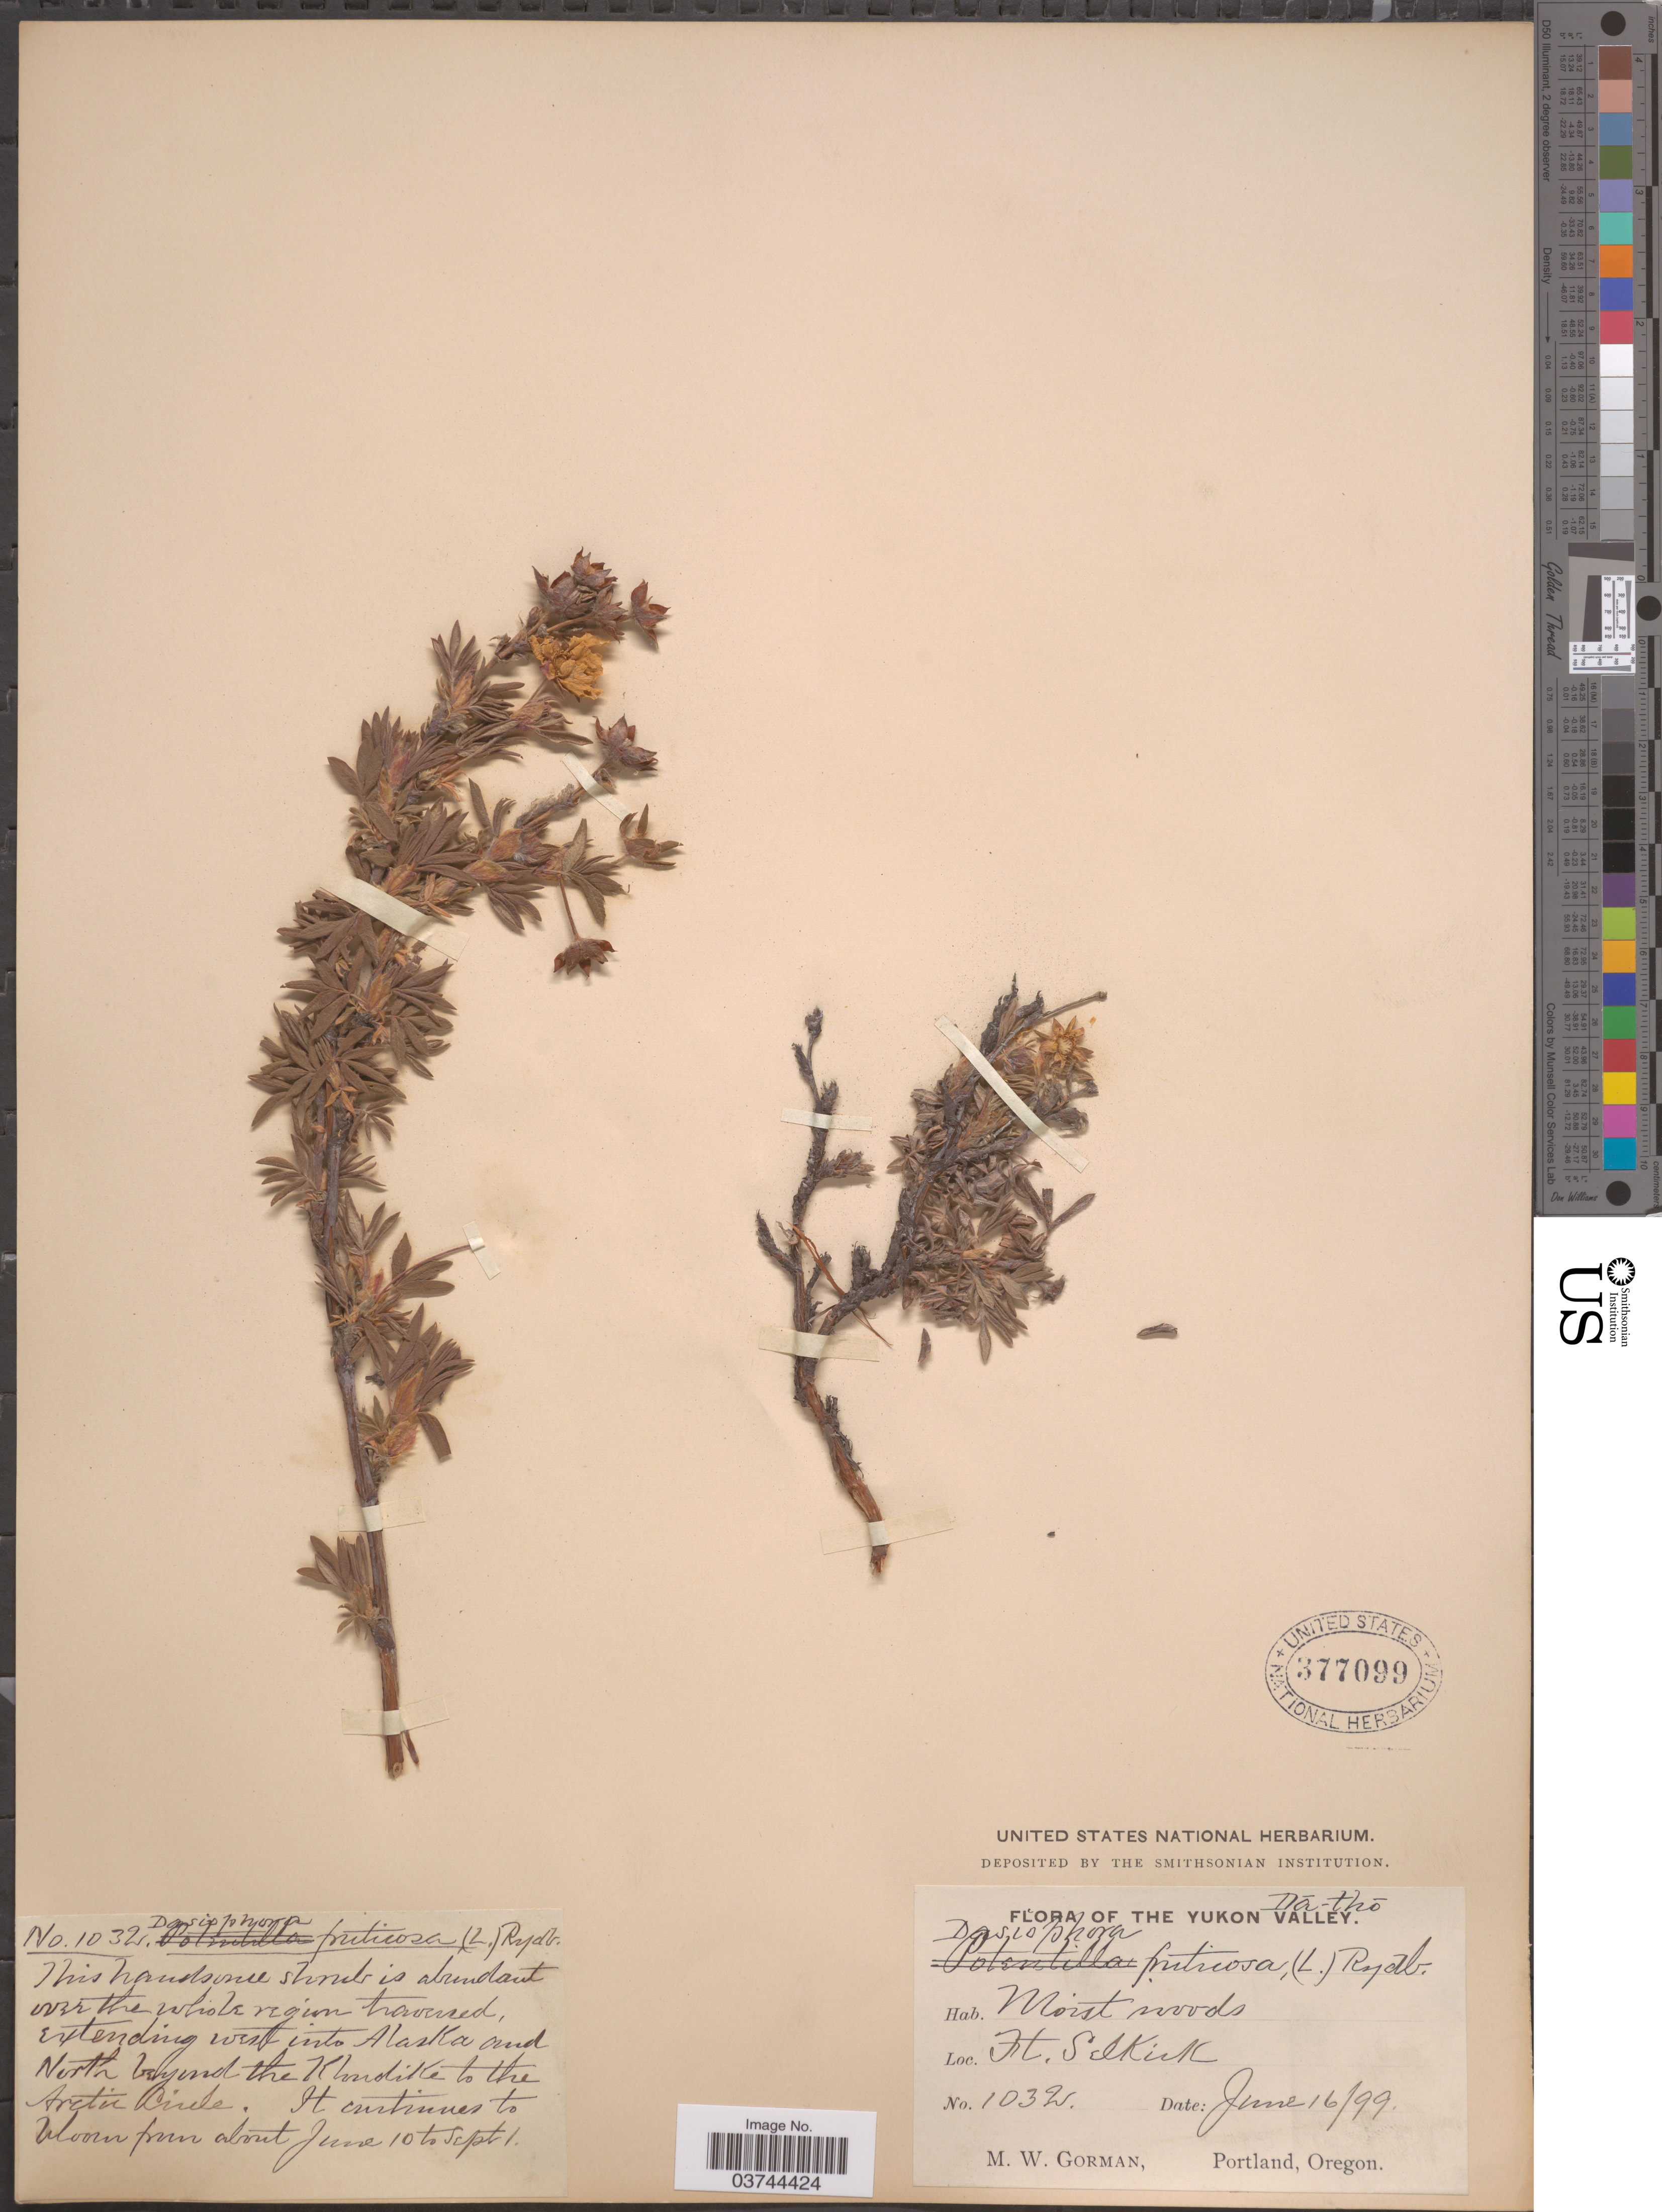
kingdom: Plantae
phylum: Tracheophyta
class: Magnoliopsida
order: Rosales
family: Rosaceae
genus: Dasiphora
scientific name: Dasiphora fruticosa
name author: (L.) Rydb.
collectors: M. W. Gorman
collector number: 1032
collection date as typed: Transcribed d/m/y: 16/6/99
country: Canada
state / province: Yukon Territory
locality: The Yukon Valley, Da-tho. Ft. Selkirk.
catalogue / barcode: US 377099